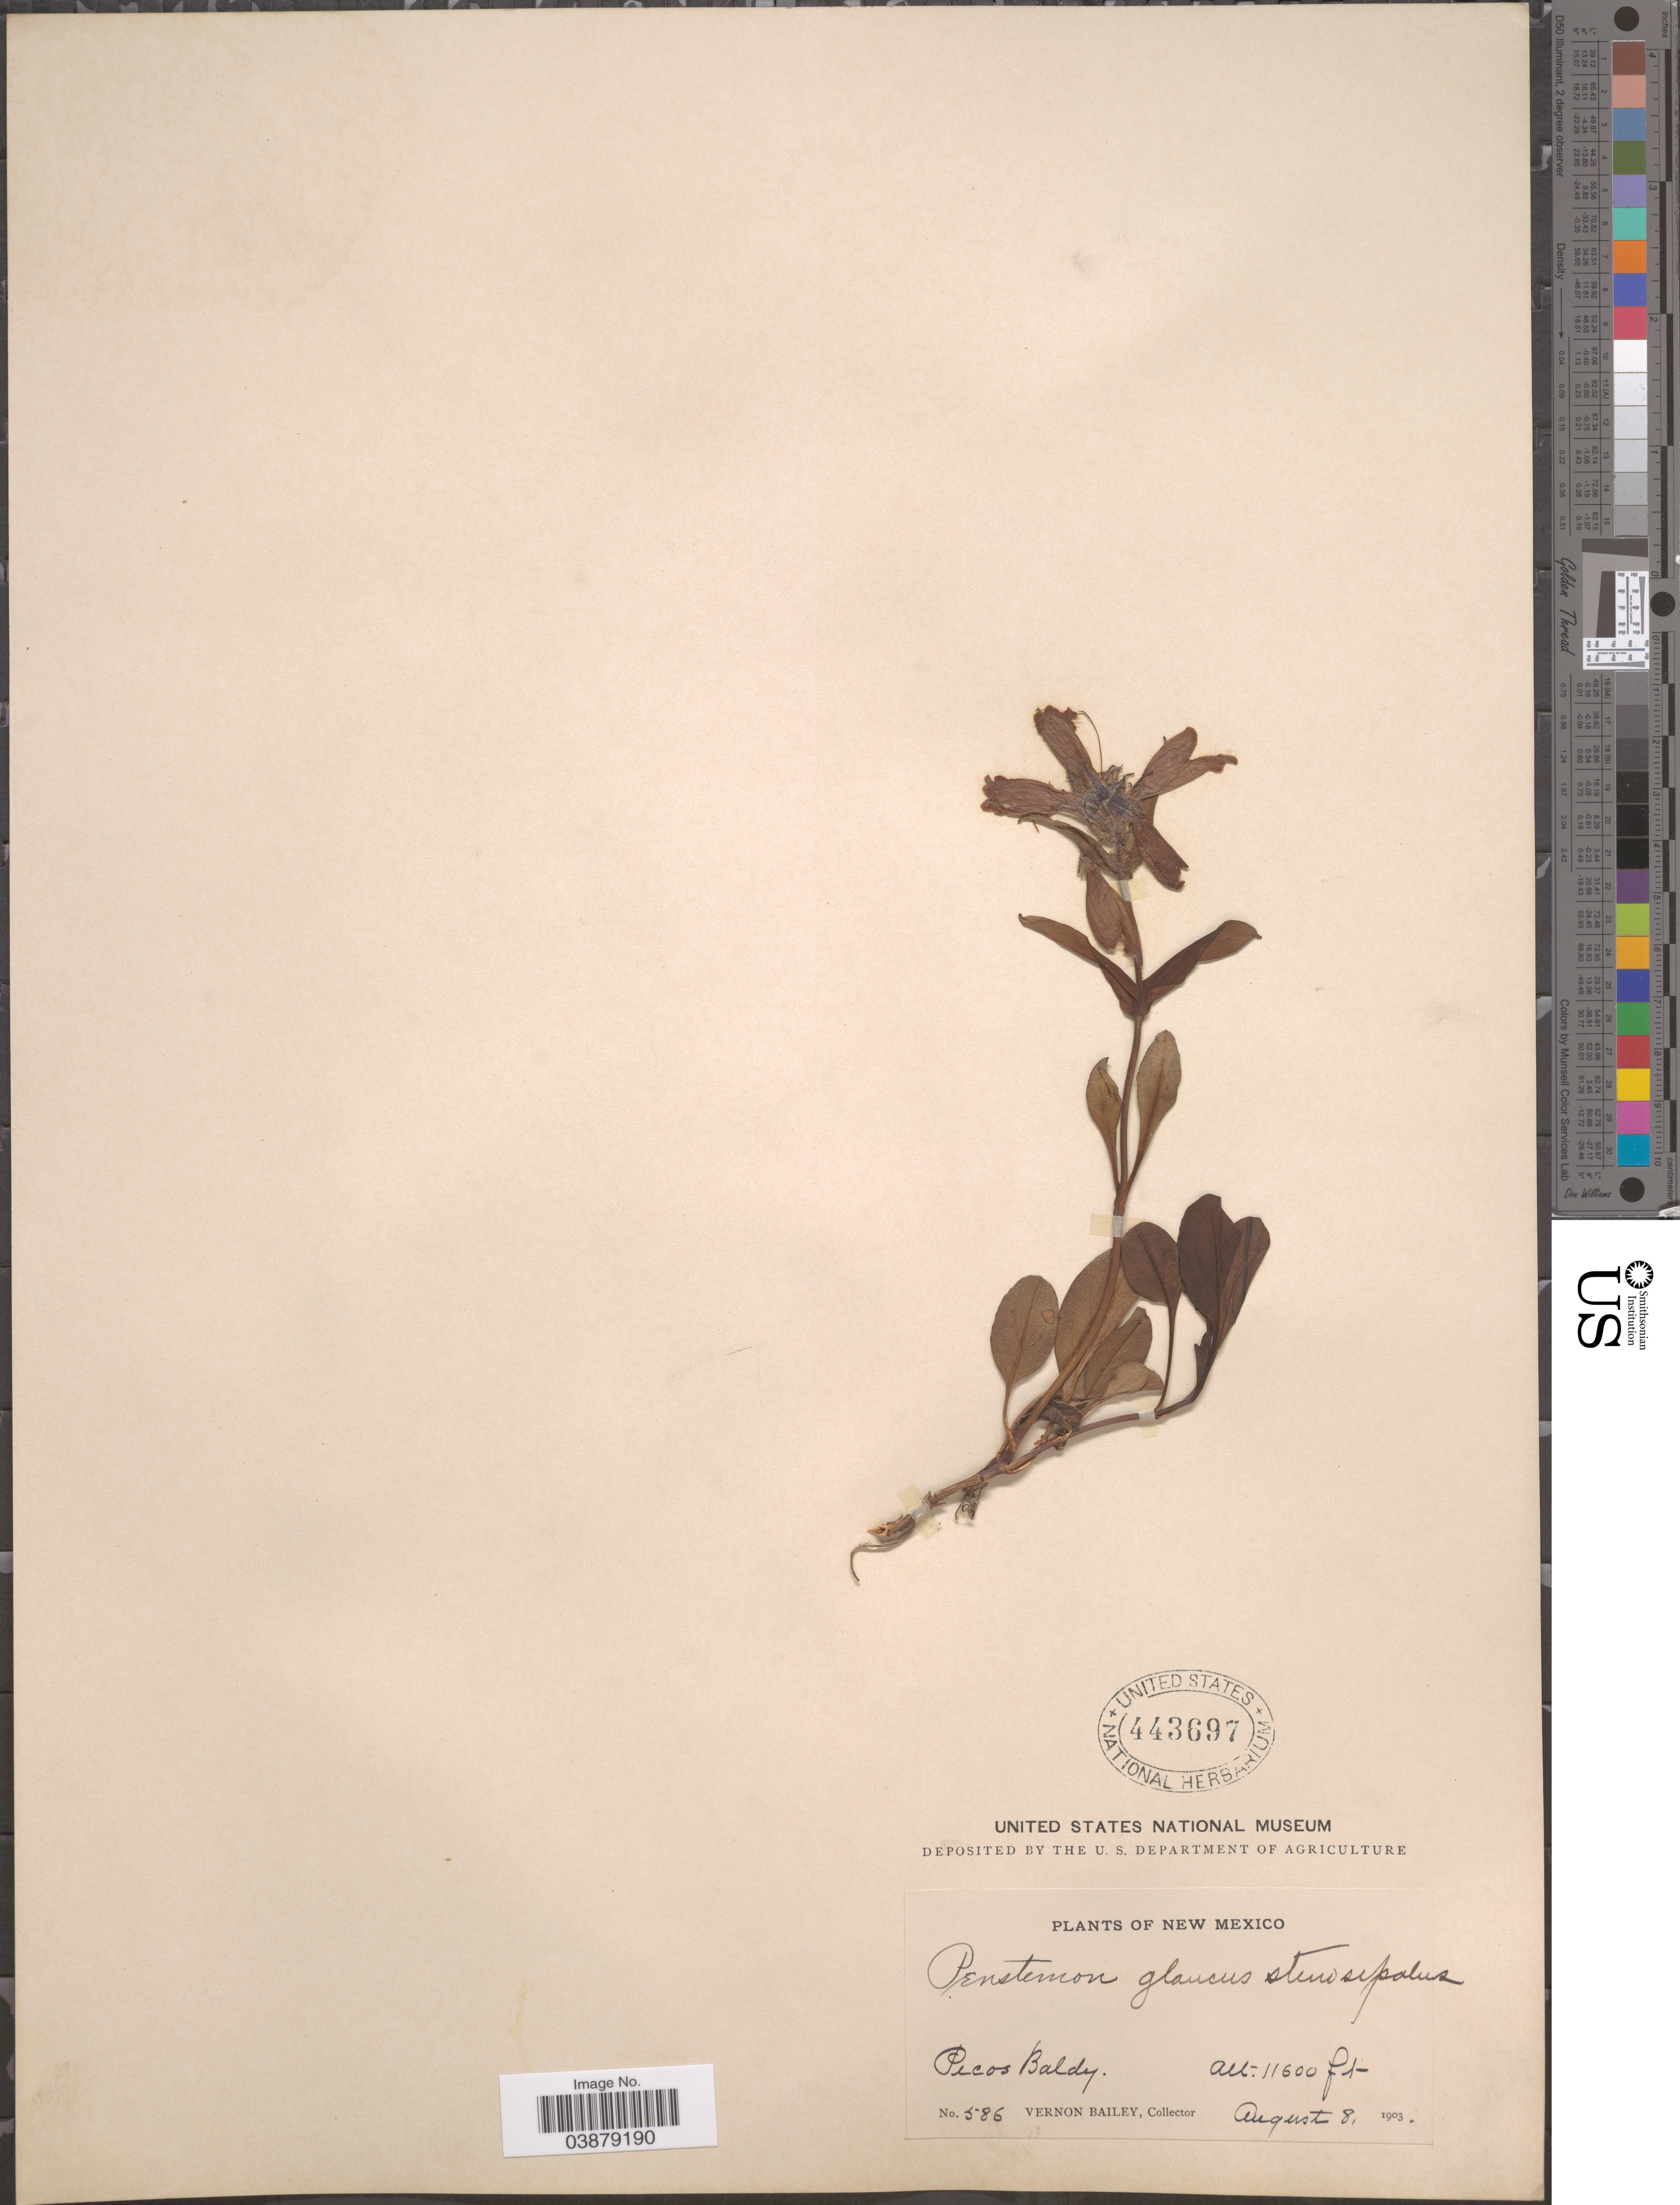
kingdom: Plantae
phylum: Tracheophyta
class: Magnoliopsida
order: Lamiales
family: Plantaginaceae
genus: Penstemon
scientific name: Penstemon whippleanus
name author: A. Gray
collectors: V. O. Bailey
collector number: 586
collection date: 1903-08-08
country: United States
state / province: New Mexico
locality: Pecos Baldy.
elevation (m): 3536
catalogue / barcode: US 443697